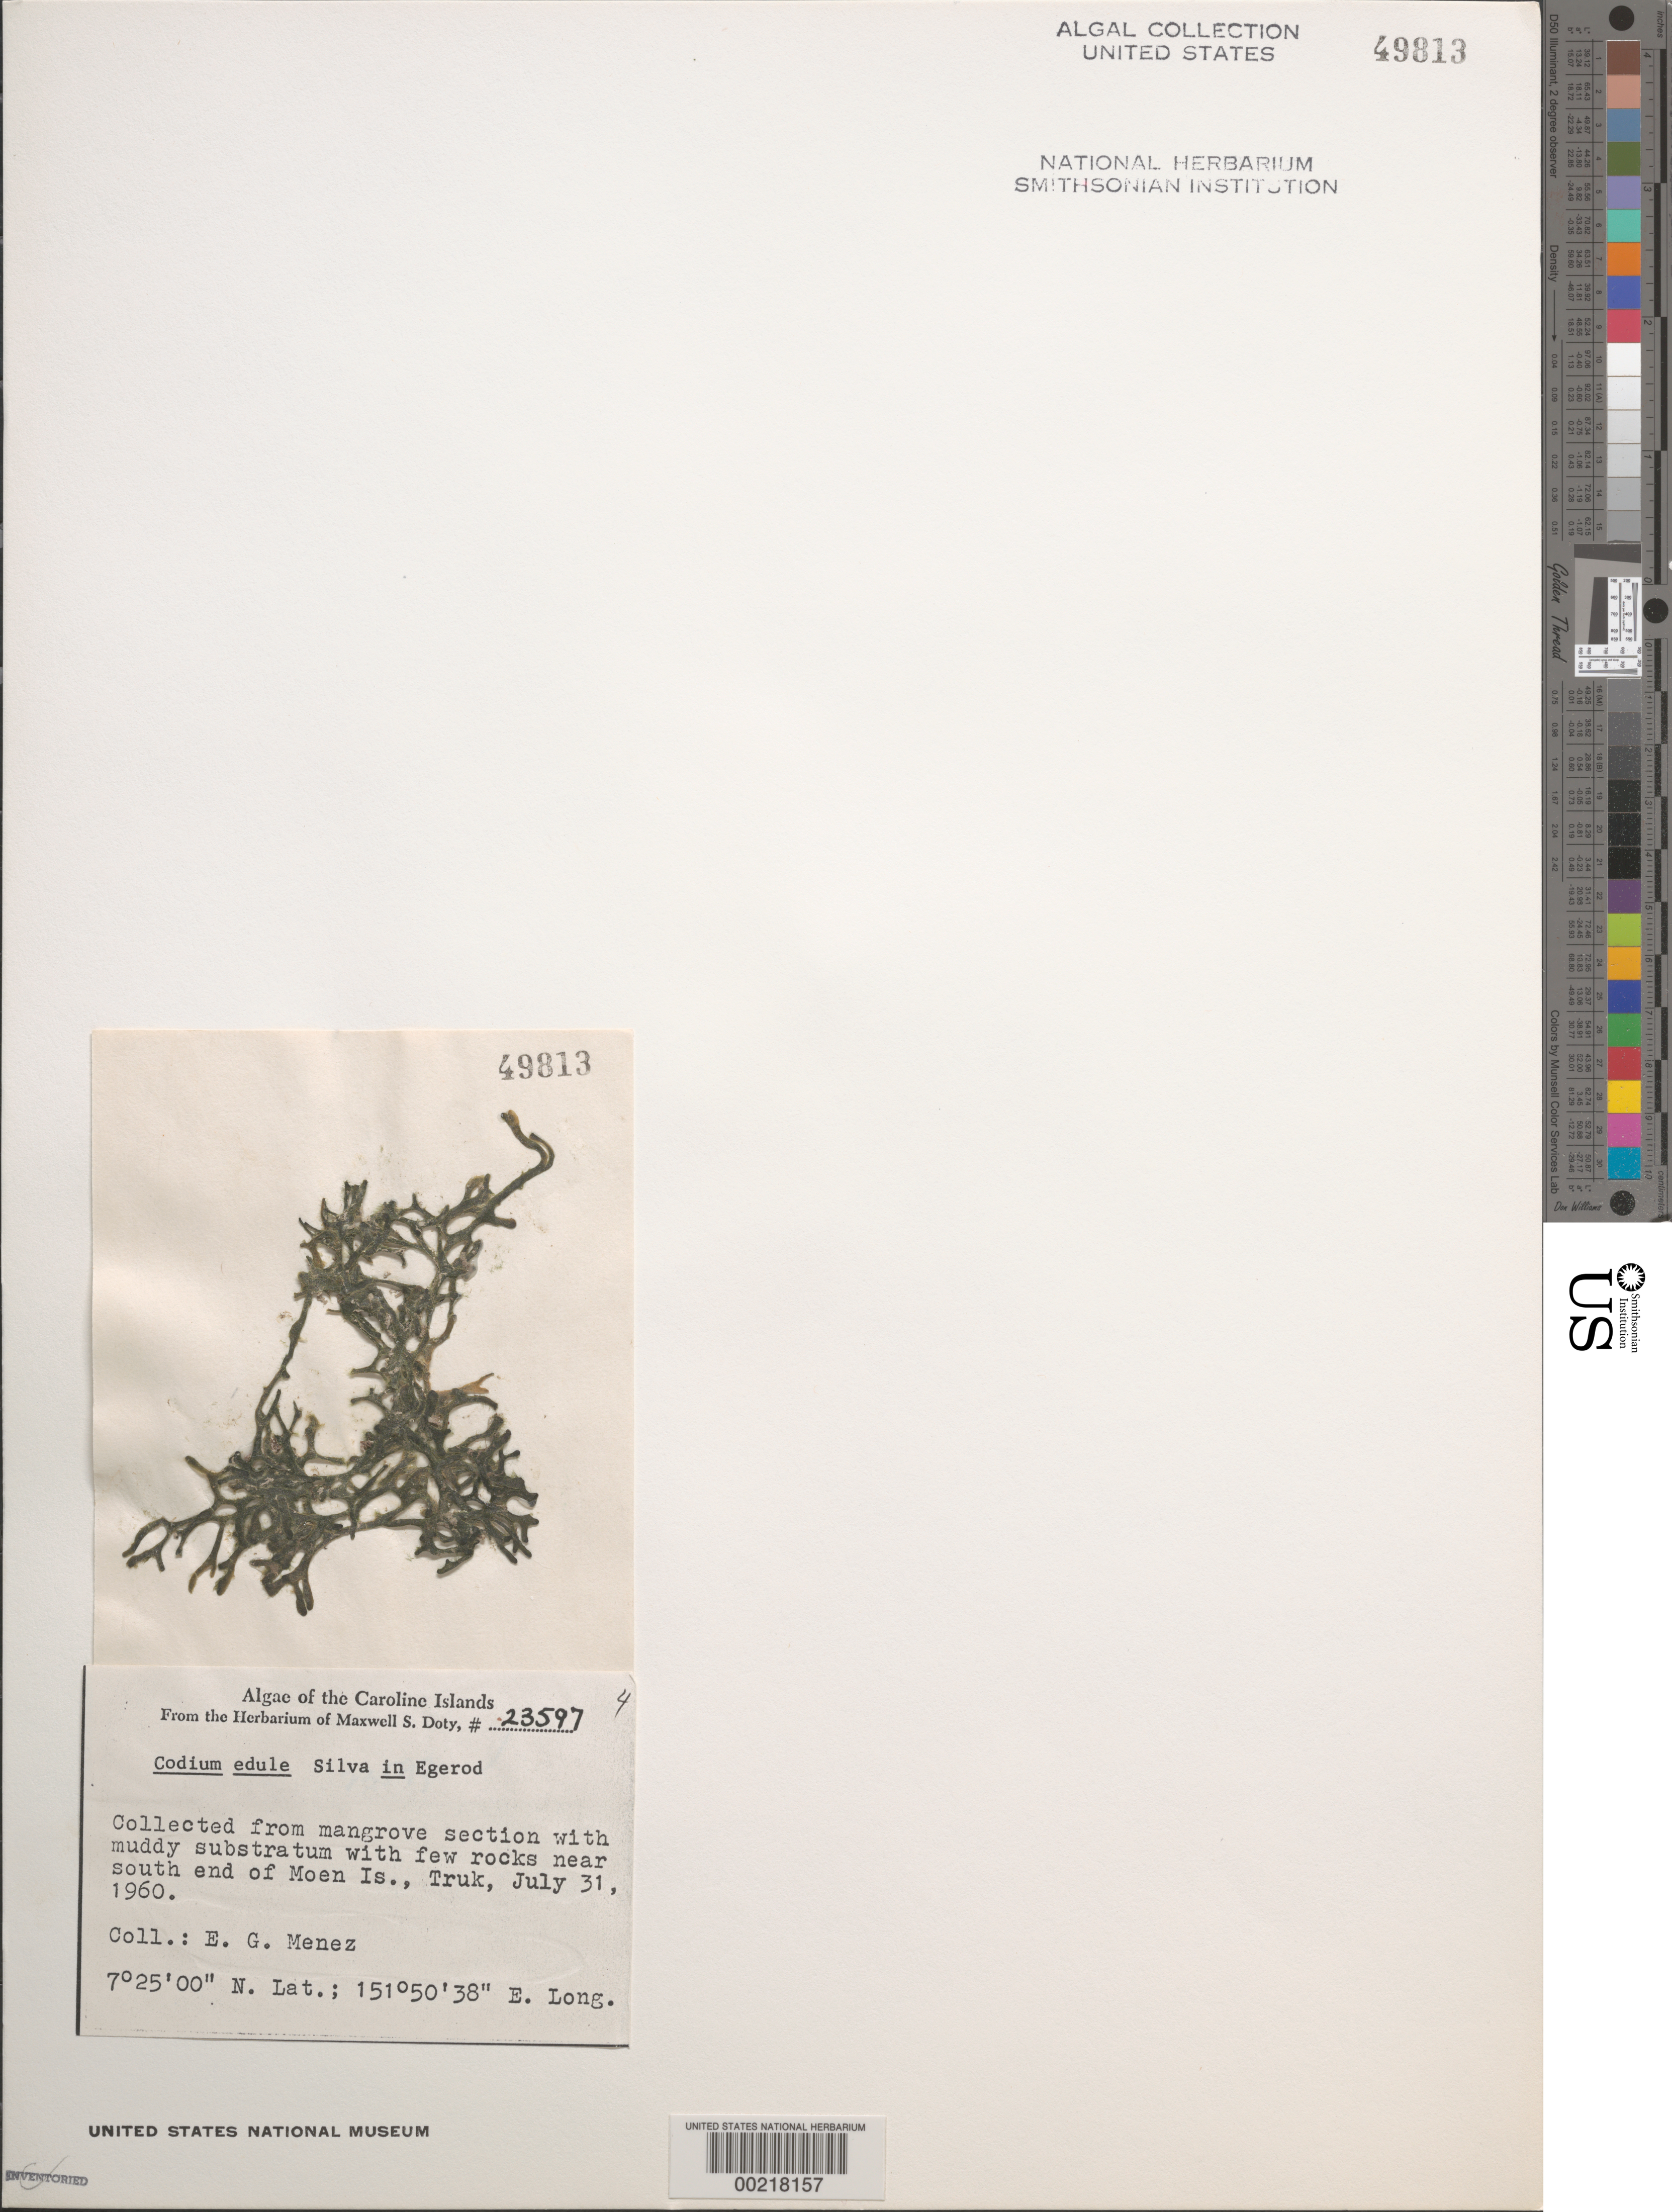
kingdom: Plantae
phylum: Chlorophyta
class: Ulvophyceae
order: Bryopsidales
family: Codiaceae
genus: Codium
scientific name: Codium edule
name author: P.C. Silva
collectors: Meñez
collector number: MSD 23597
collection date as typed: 31 Jul 1960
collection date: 1960-07-31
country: Micronesia, Federated States of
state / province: Truk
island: Moen [Wono]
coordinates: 7 25' 00" N, 151 50' 38" E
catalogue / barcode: US 49813